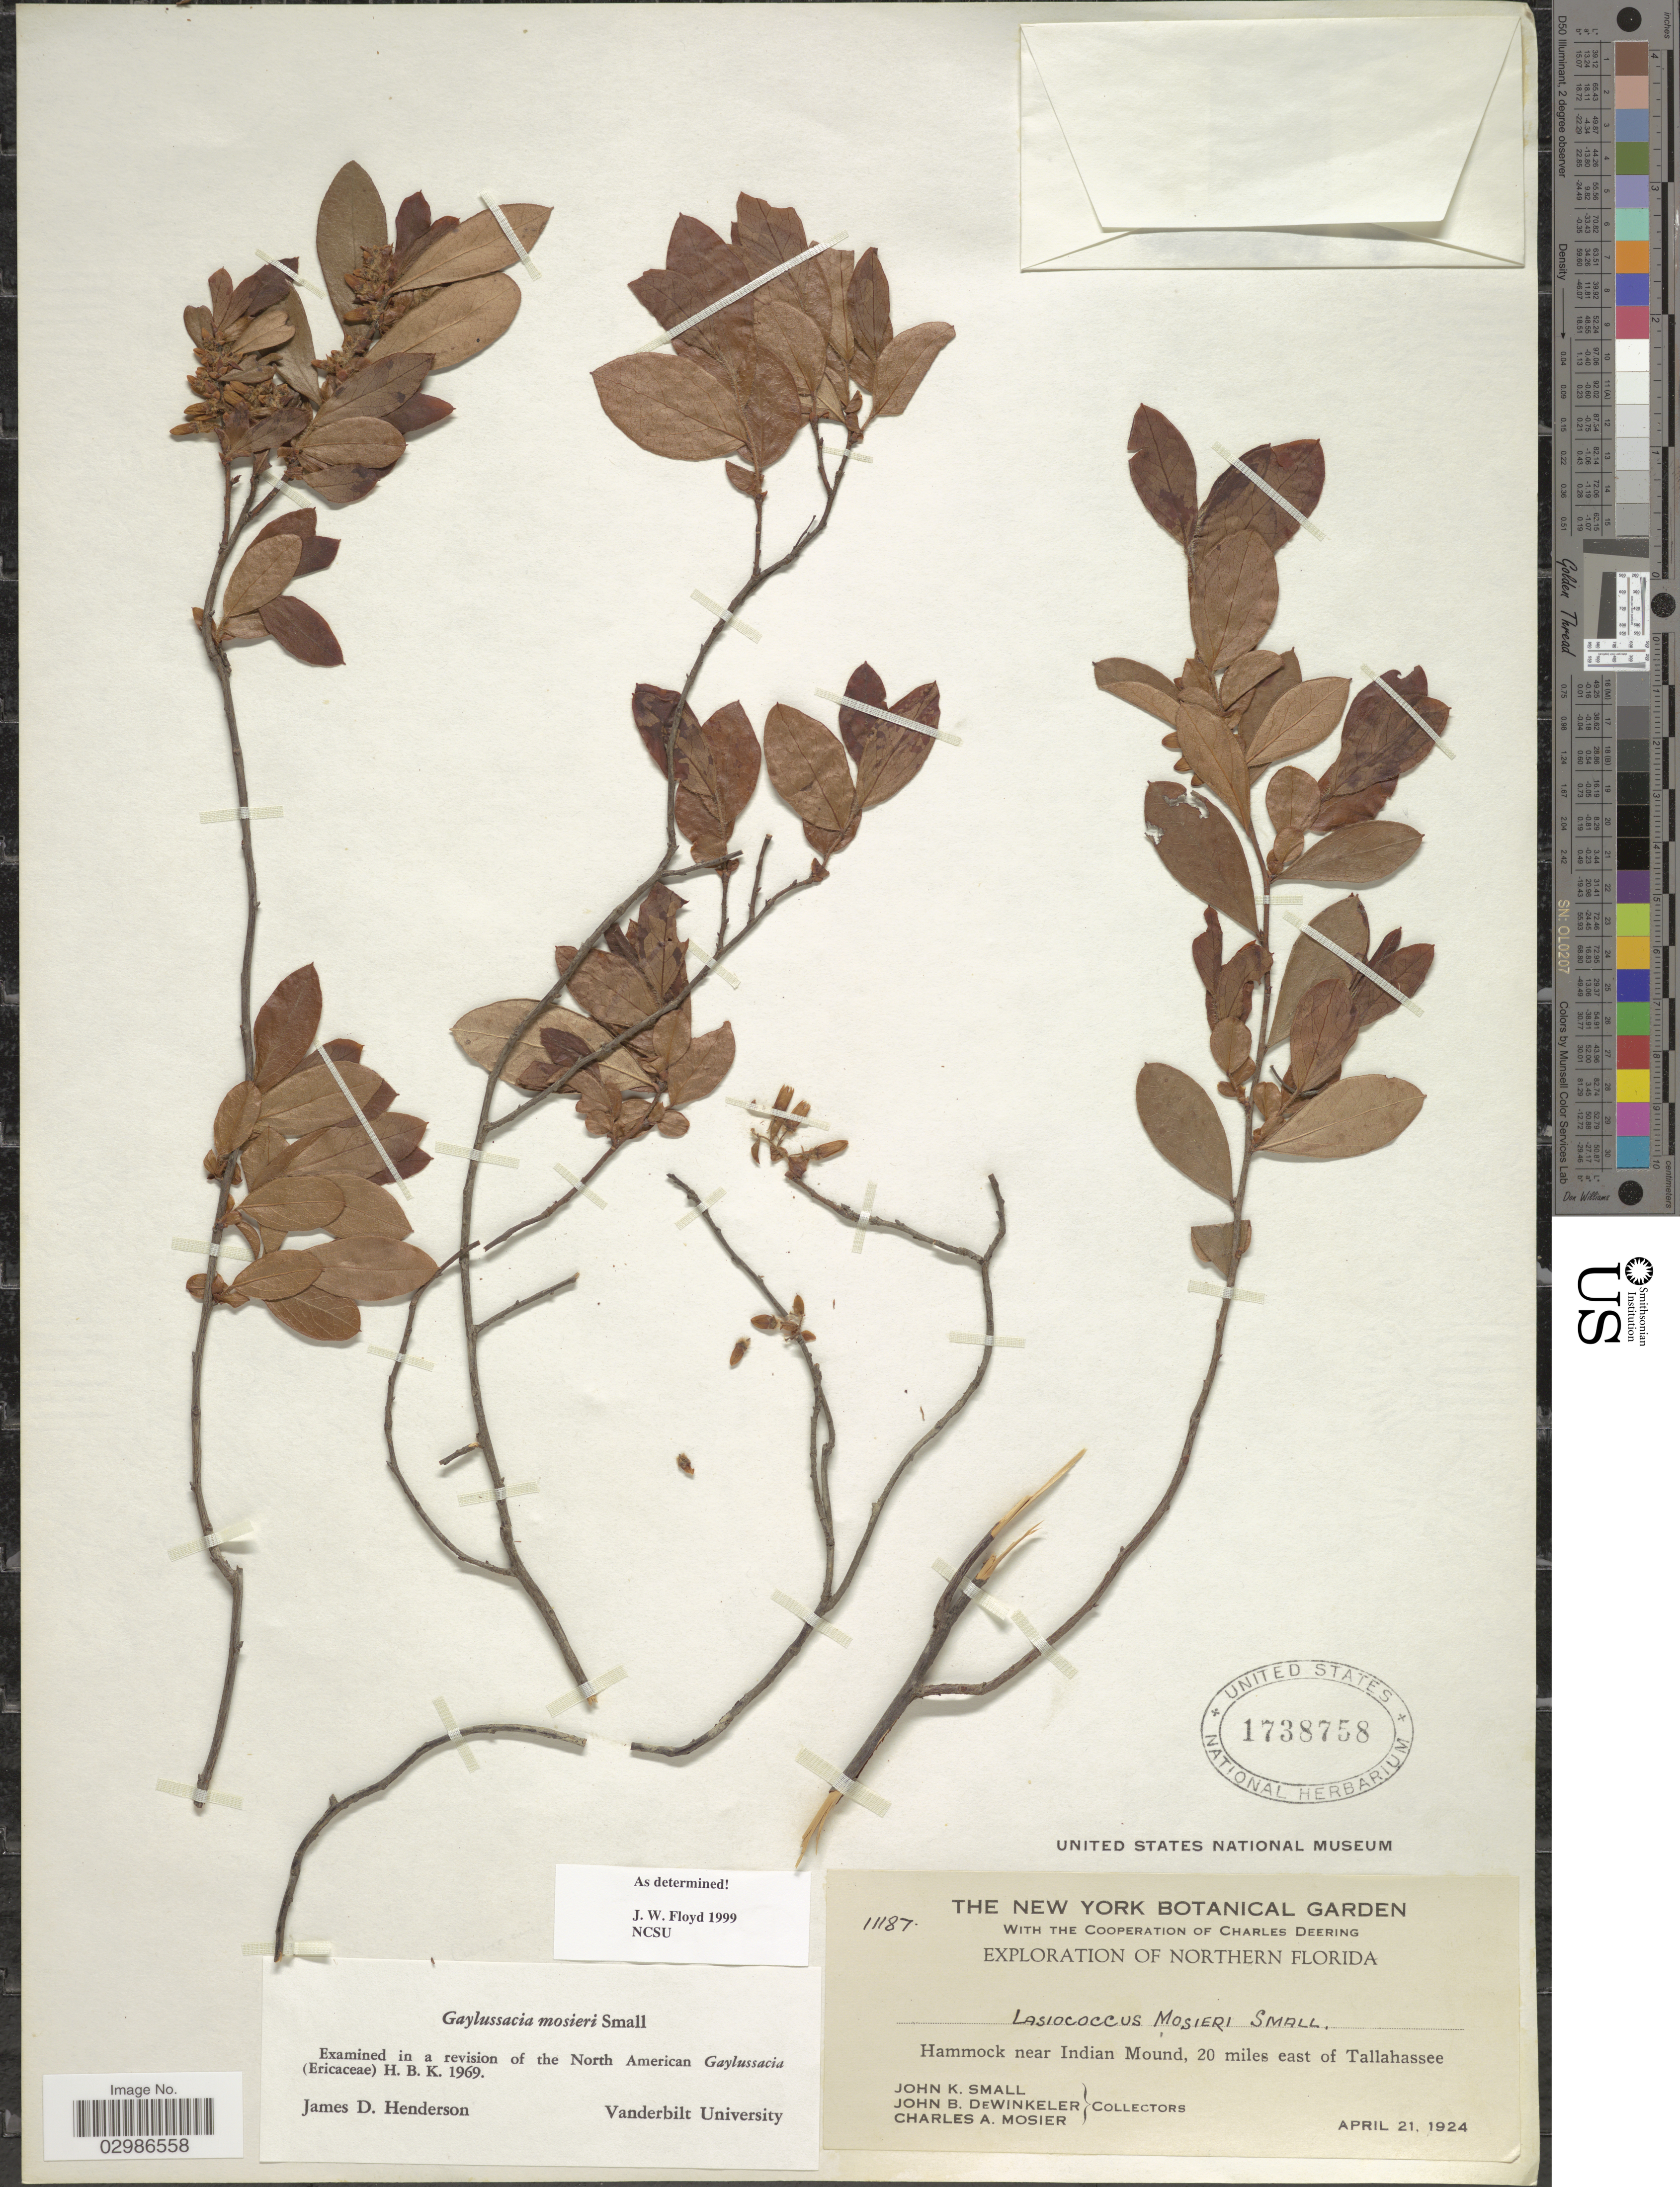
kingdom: Plantae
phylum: Tracheophyta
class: Magnoliopsida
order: Ericales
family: Ericaceae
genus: Gaylussacia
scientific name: Gaylussacia mosieri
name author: Small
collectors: J. K. Small, J. B. Dewinkeler & C. A. Mosier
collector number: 11187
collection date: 1924-04-21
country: United States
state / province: Florida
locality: Northern Florida. Hammock near Indian Mound, 20 miles east of Tallahassee.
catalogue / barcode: US 1738758